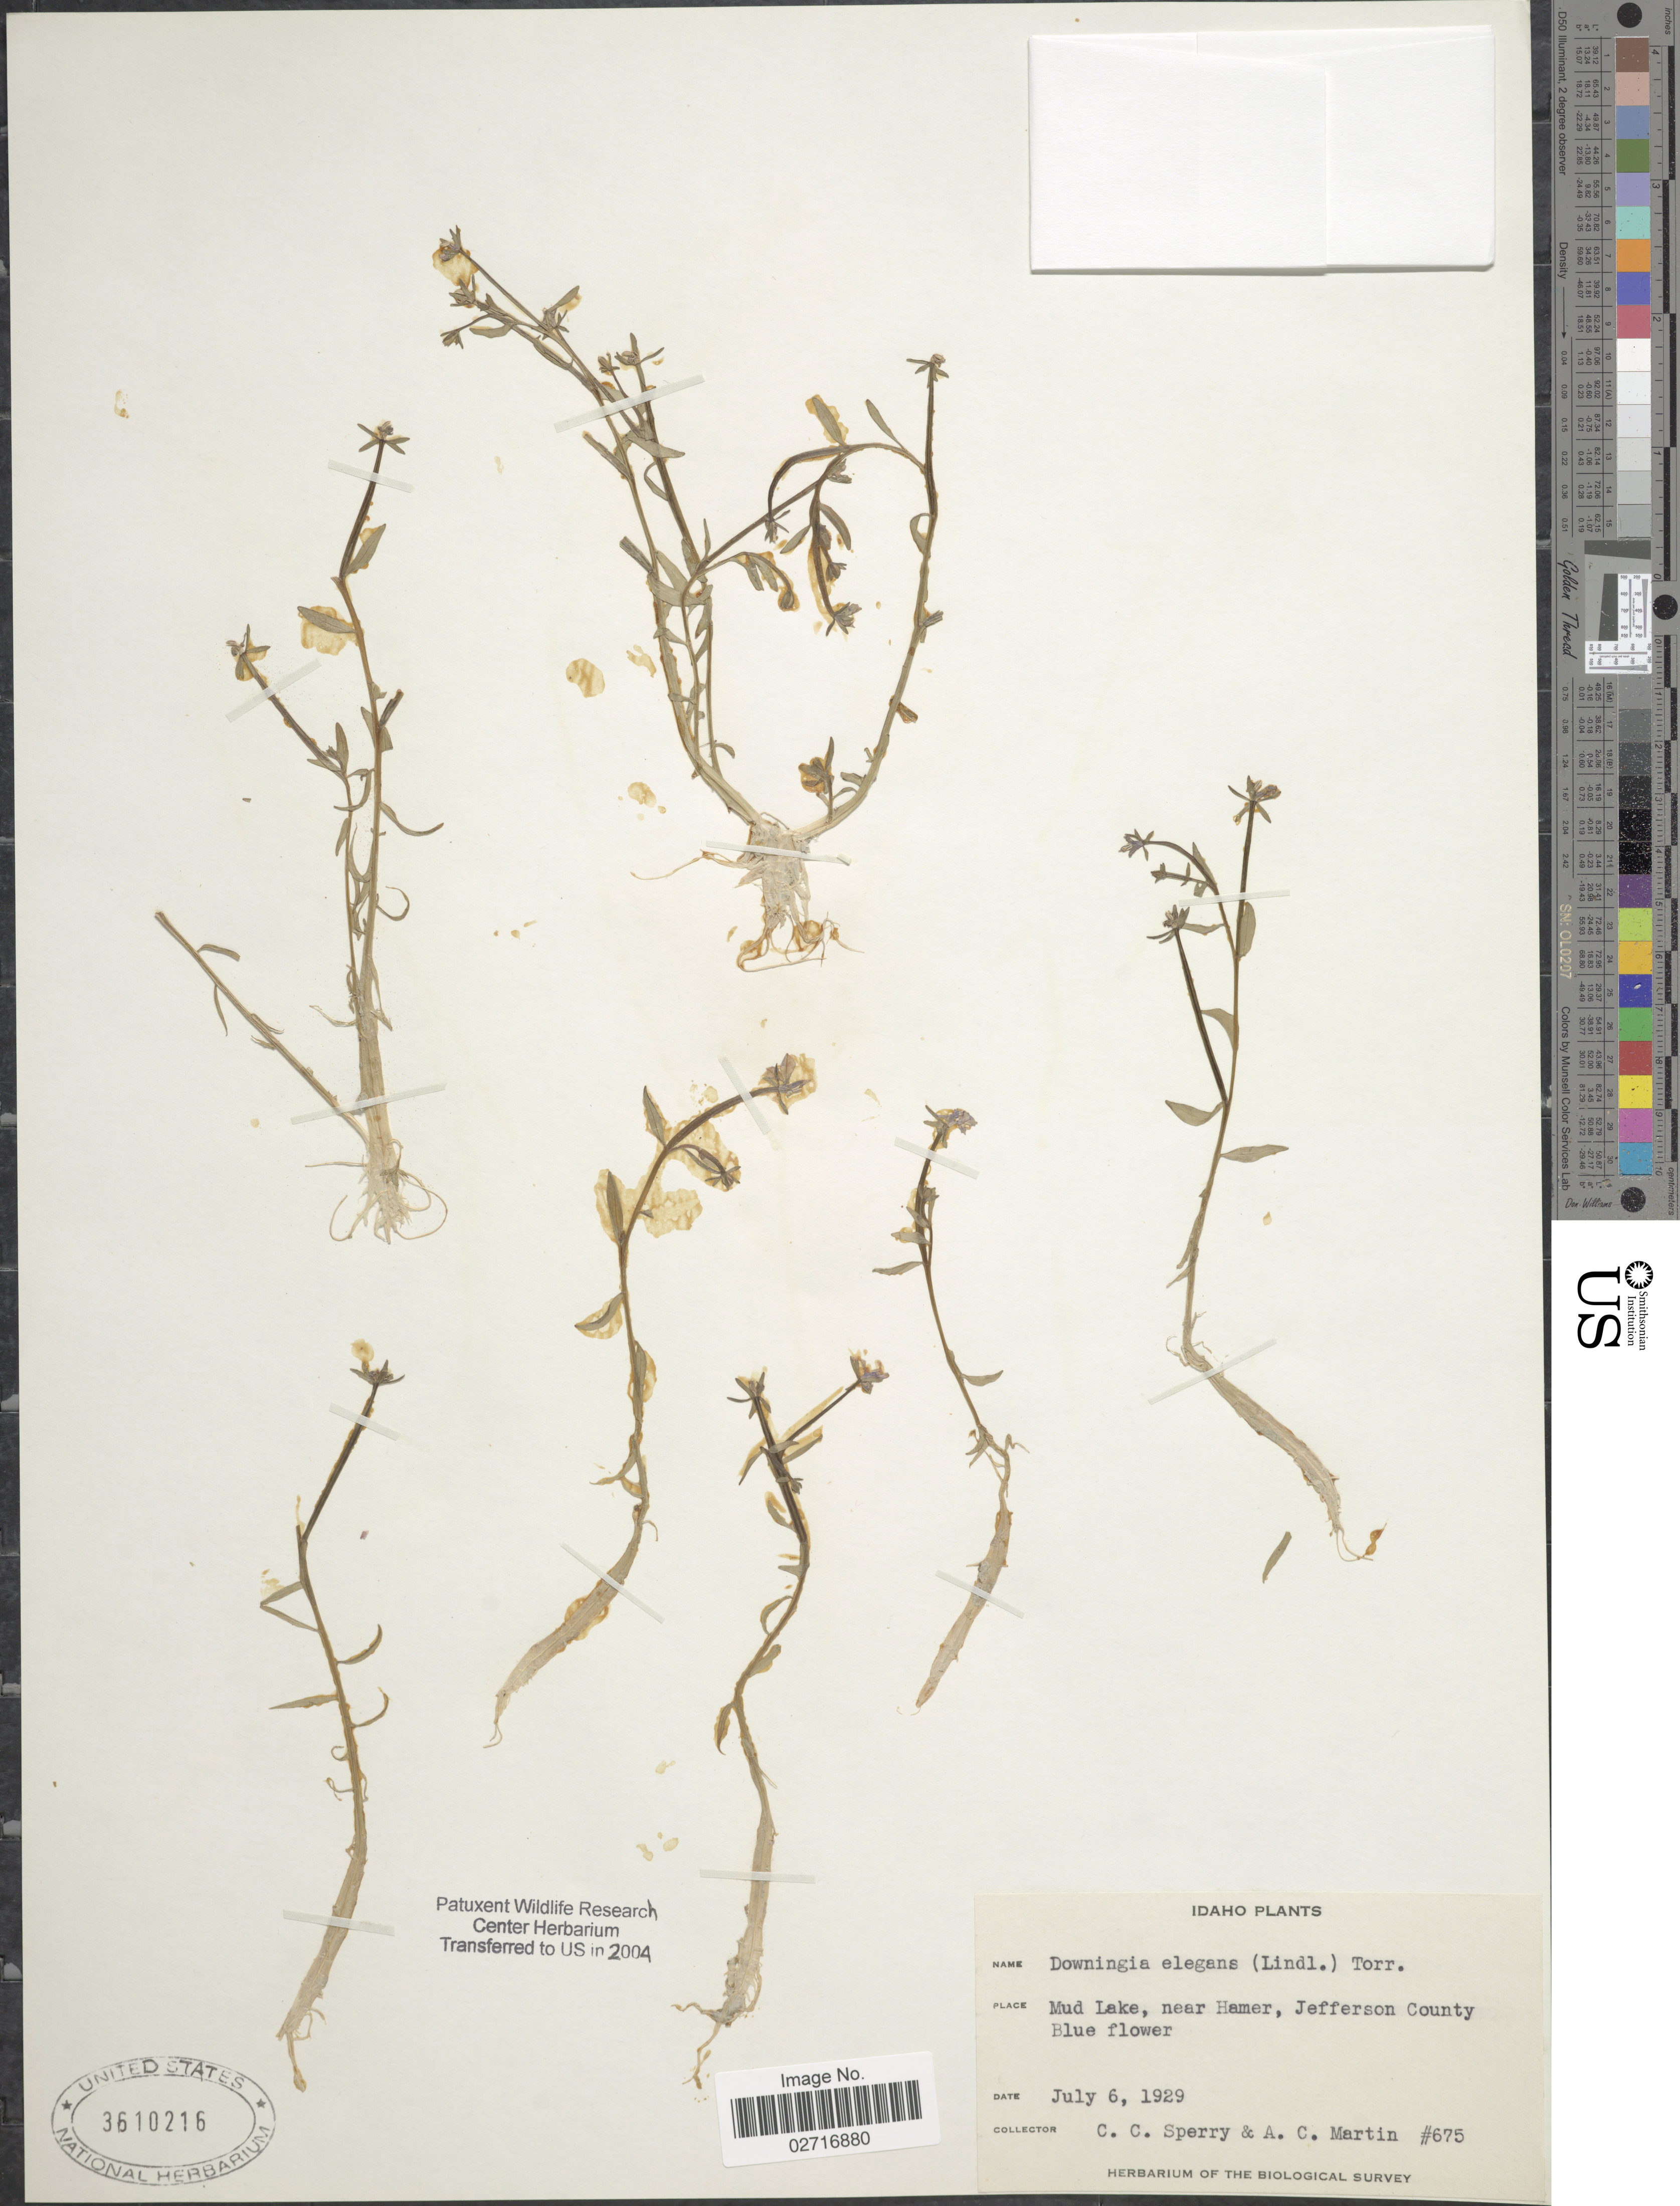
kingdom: Plantae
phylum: Tracheophyta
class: Magnoliopsida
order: Asterales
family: Campanulaceae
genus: Downingia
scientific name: Downingia elegans var. elegans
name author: (Douglas ex Lindl.) Torr. ex A. Gray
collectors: C. C. Sperry & A. C. Martin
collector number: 675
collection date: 1929-07-06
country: United States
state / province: Idaho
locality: Mud Lake, near Hamer, Jefferson County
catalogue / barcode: US 3610216